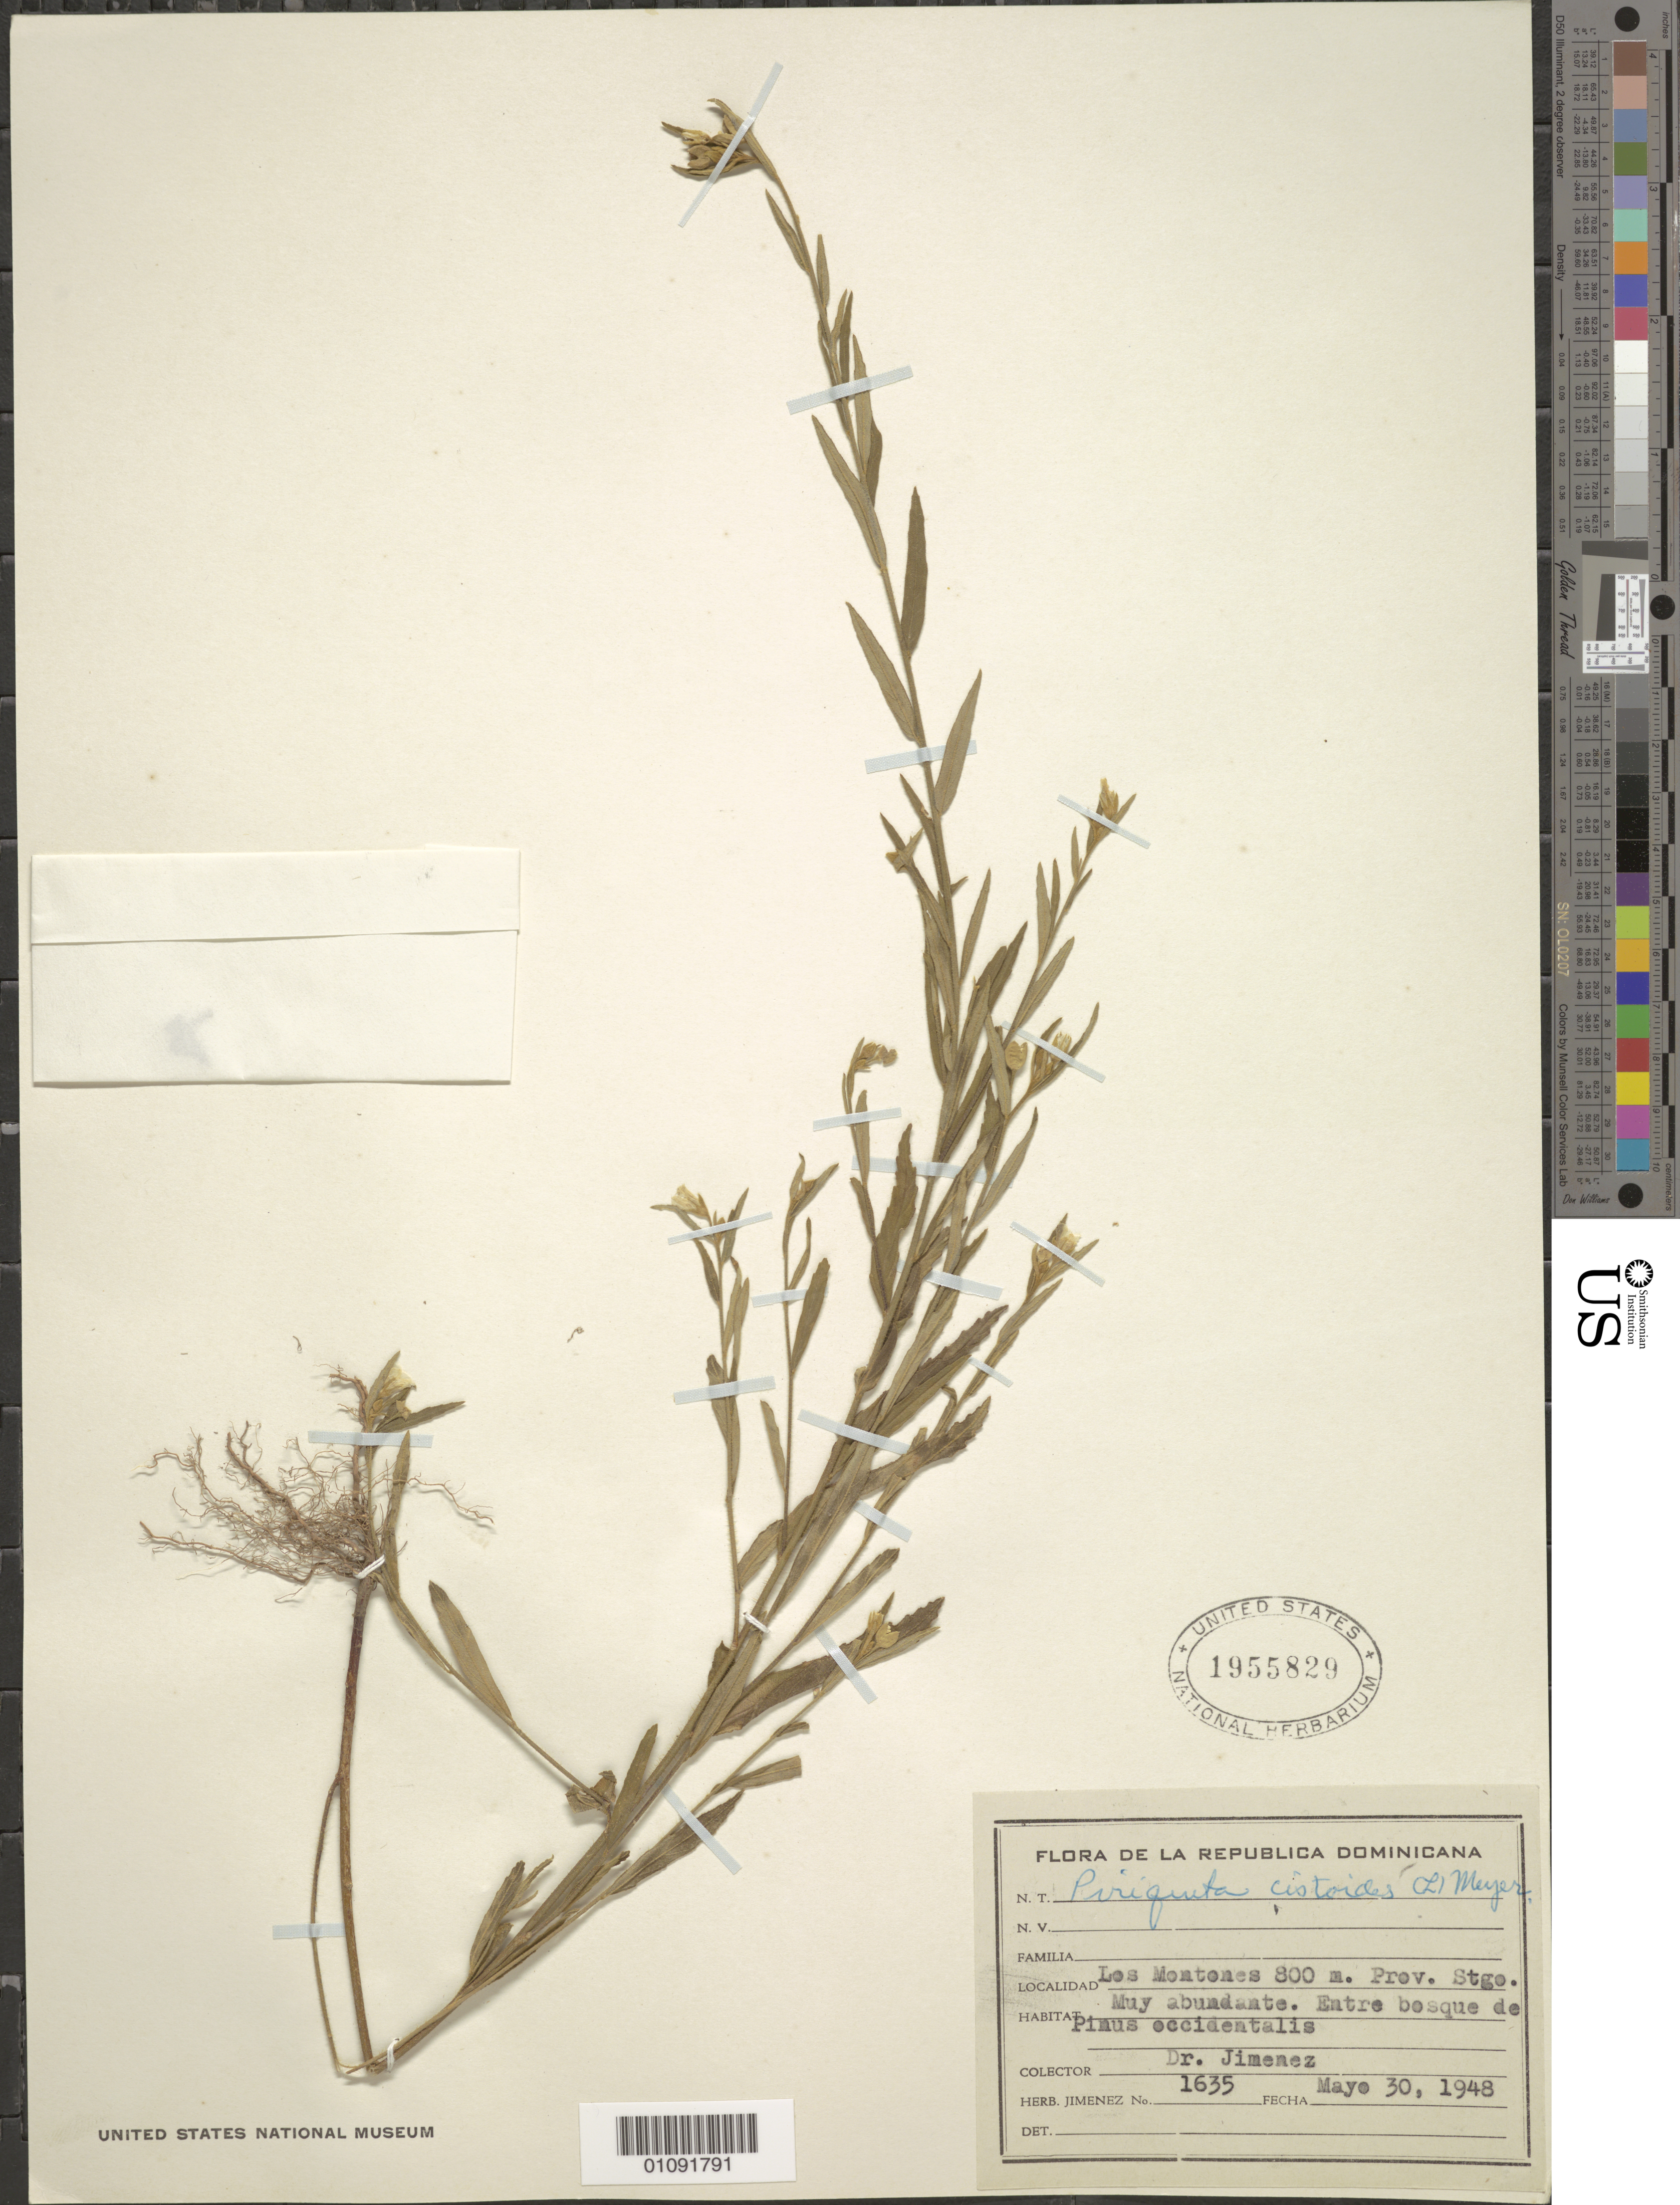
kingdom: Plantae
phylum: Tracheophyta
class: Magnoliopsida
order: Malpighiales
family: Turneraceae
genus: Piriqueta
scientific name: Piriqueta cistoides subsp. cistoides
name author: (L.) Griseb.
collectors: A. Jimenes, C. C. Parry & H. Brummel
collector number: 1635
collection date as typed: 30 May 1948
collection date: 1948-05-30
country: Dominican Republic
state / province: Sánchez Ramírez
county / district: Cotui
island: Hispaniola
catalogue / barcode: US 1955829